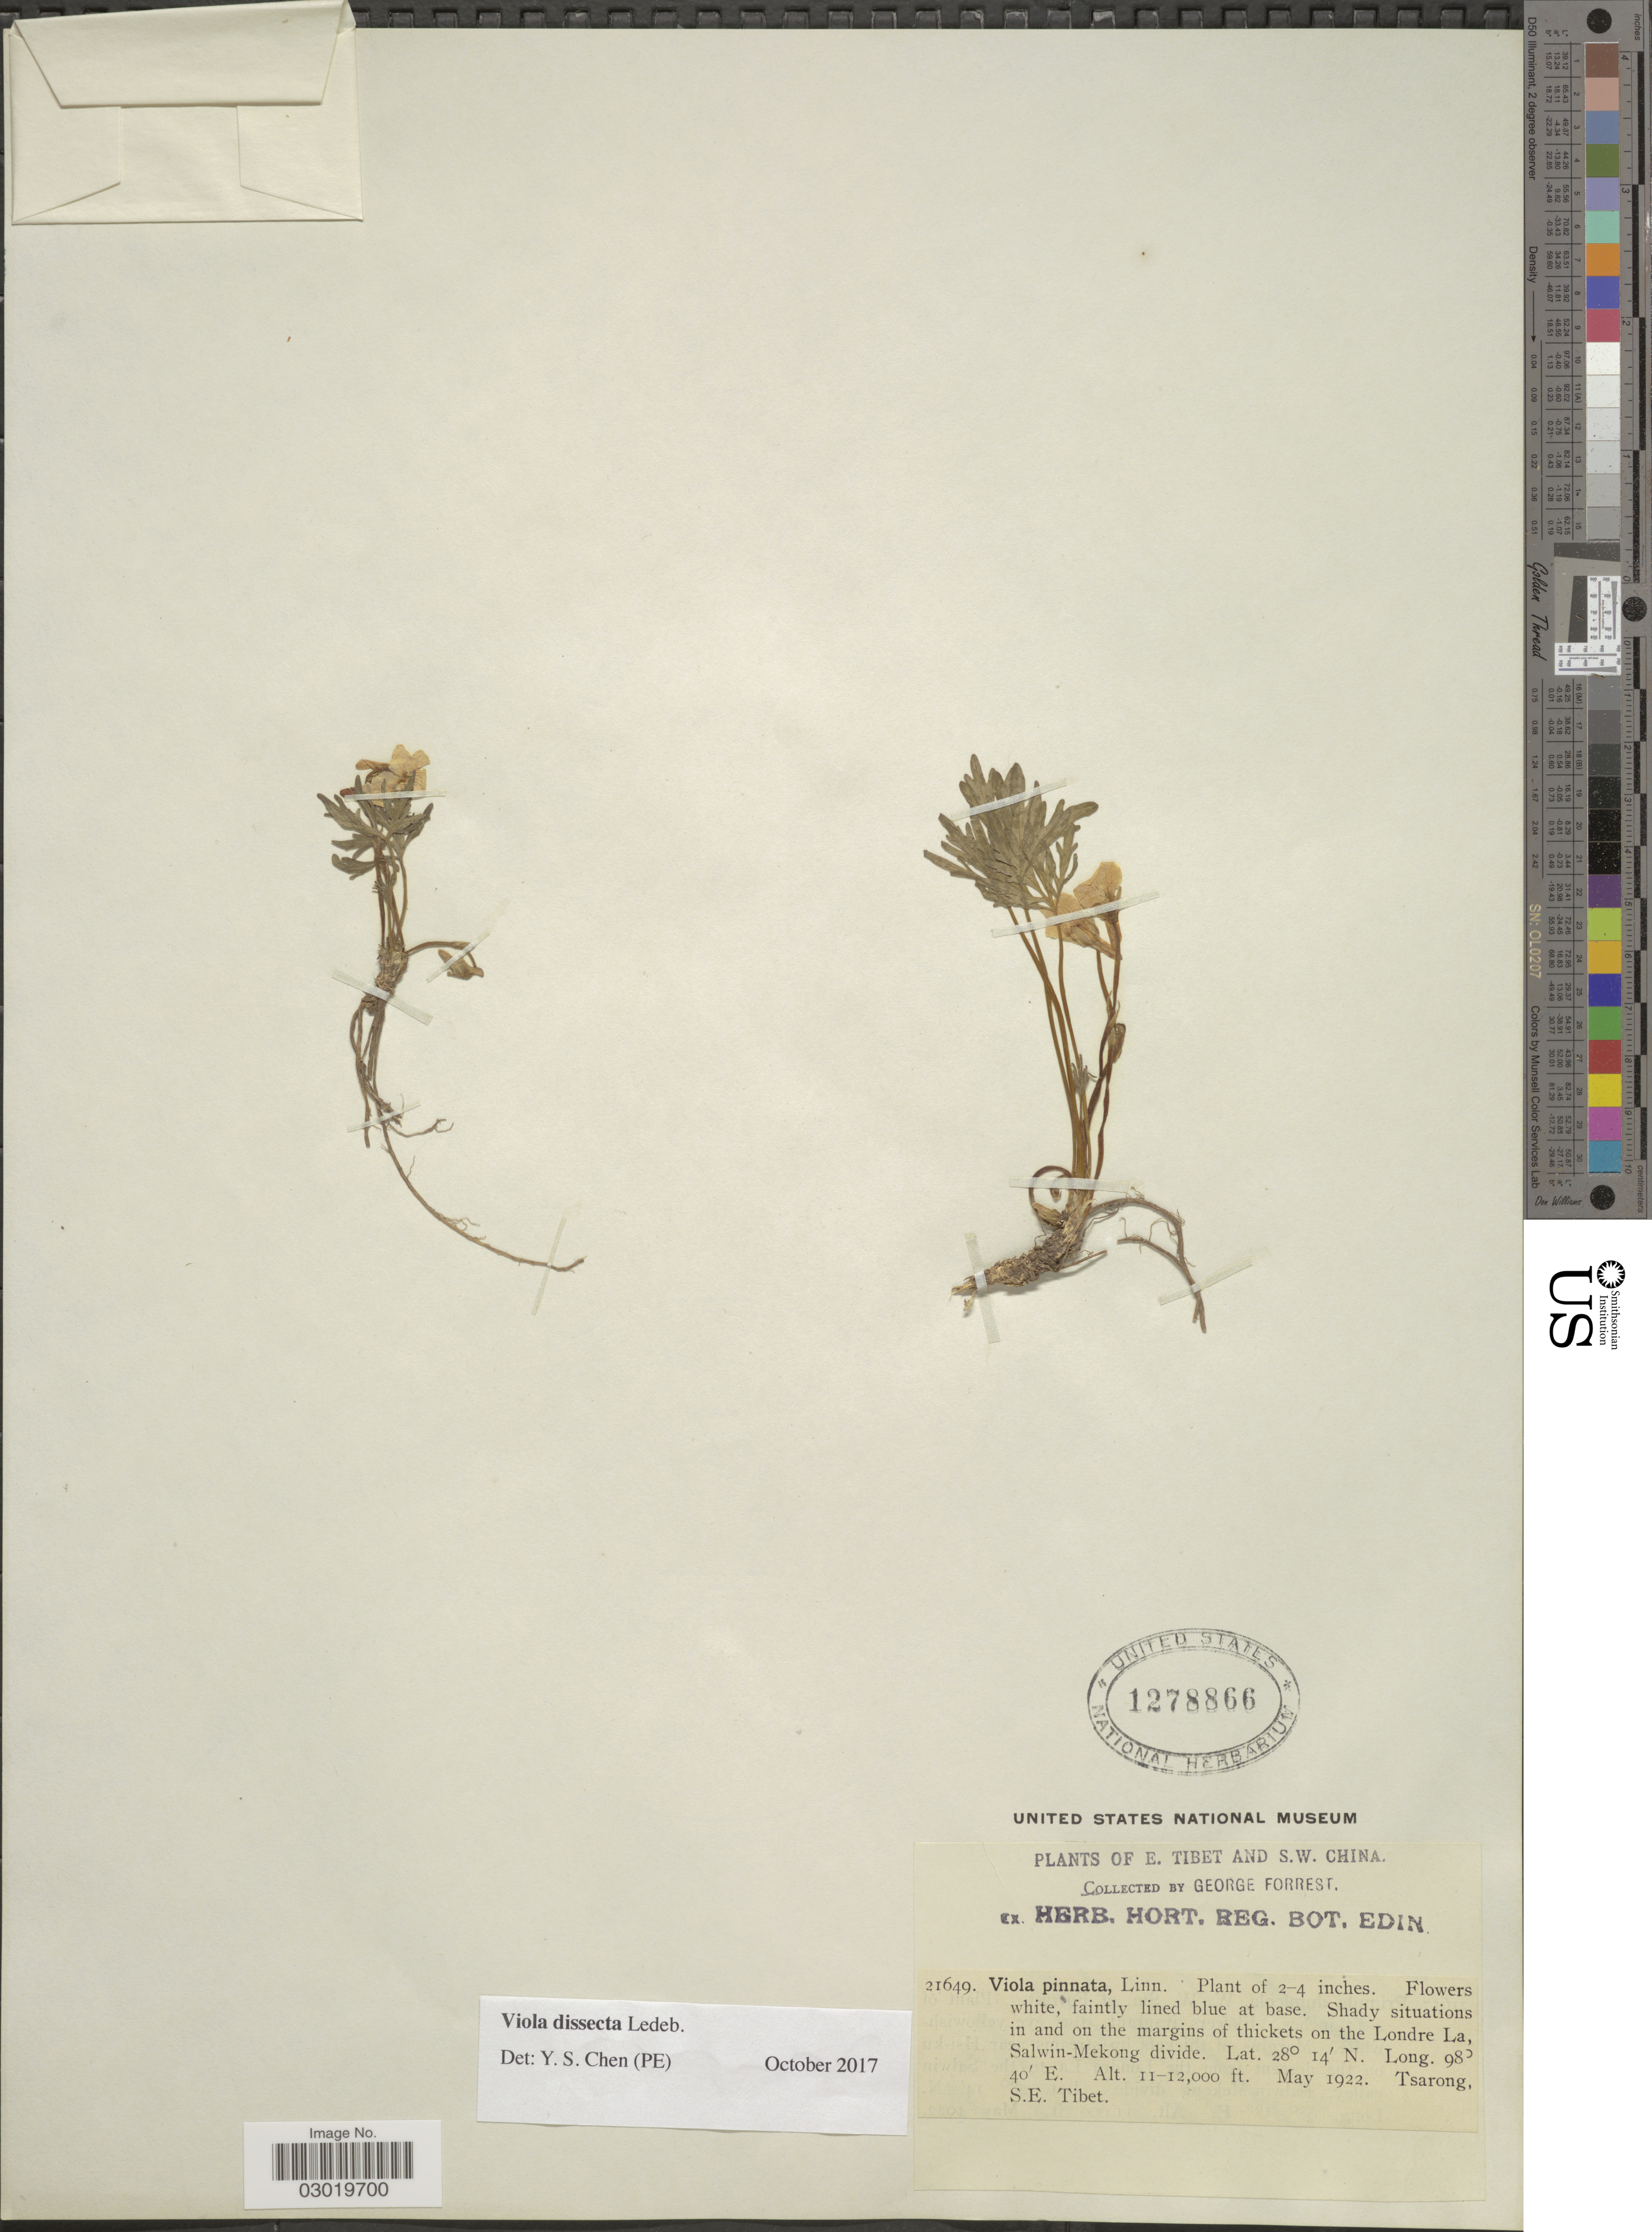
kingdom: Plantae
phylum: Tracheophyta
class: Magnoliopsida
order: Malpighiales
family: Violaceae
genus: Viola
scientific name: Viola dissecta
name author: Ledeb.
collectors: G. Forrest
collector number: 21649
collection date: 1922-05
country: China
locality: E. Tibet and S.W. China. Shady situations in and on the margins of thickets on the Londre La, Salwin-Meking divide. Tsarong, S.E. Tibet.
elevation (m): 3353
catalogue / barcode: US 1278866